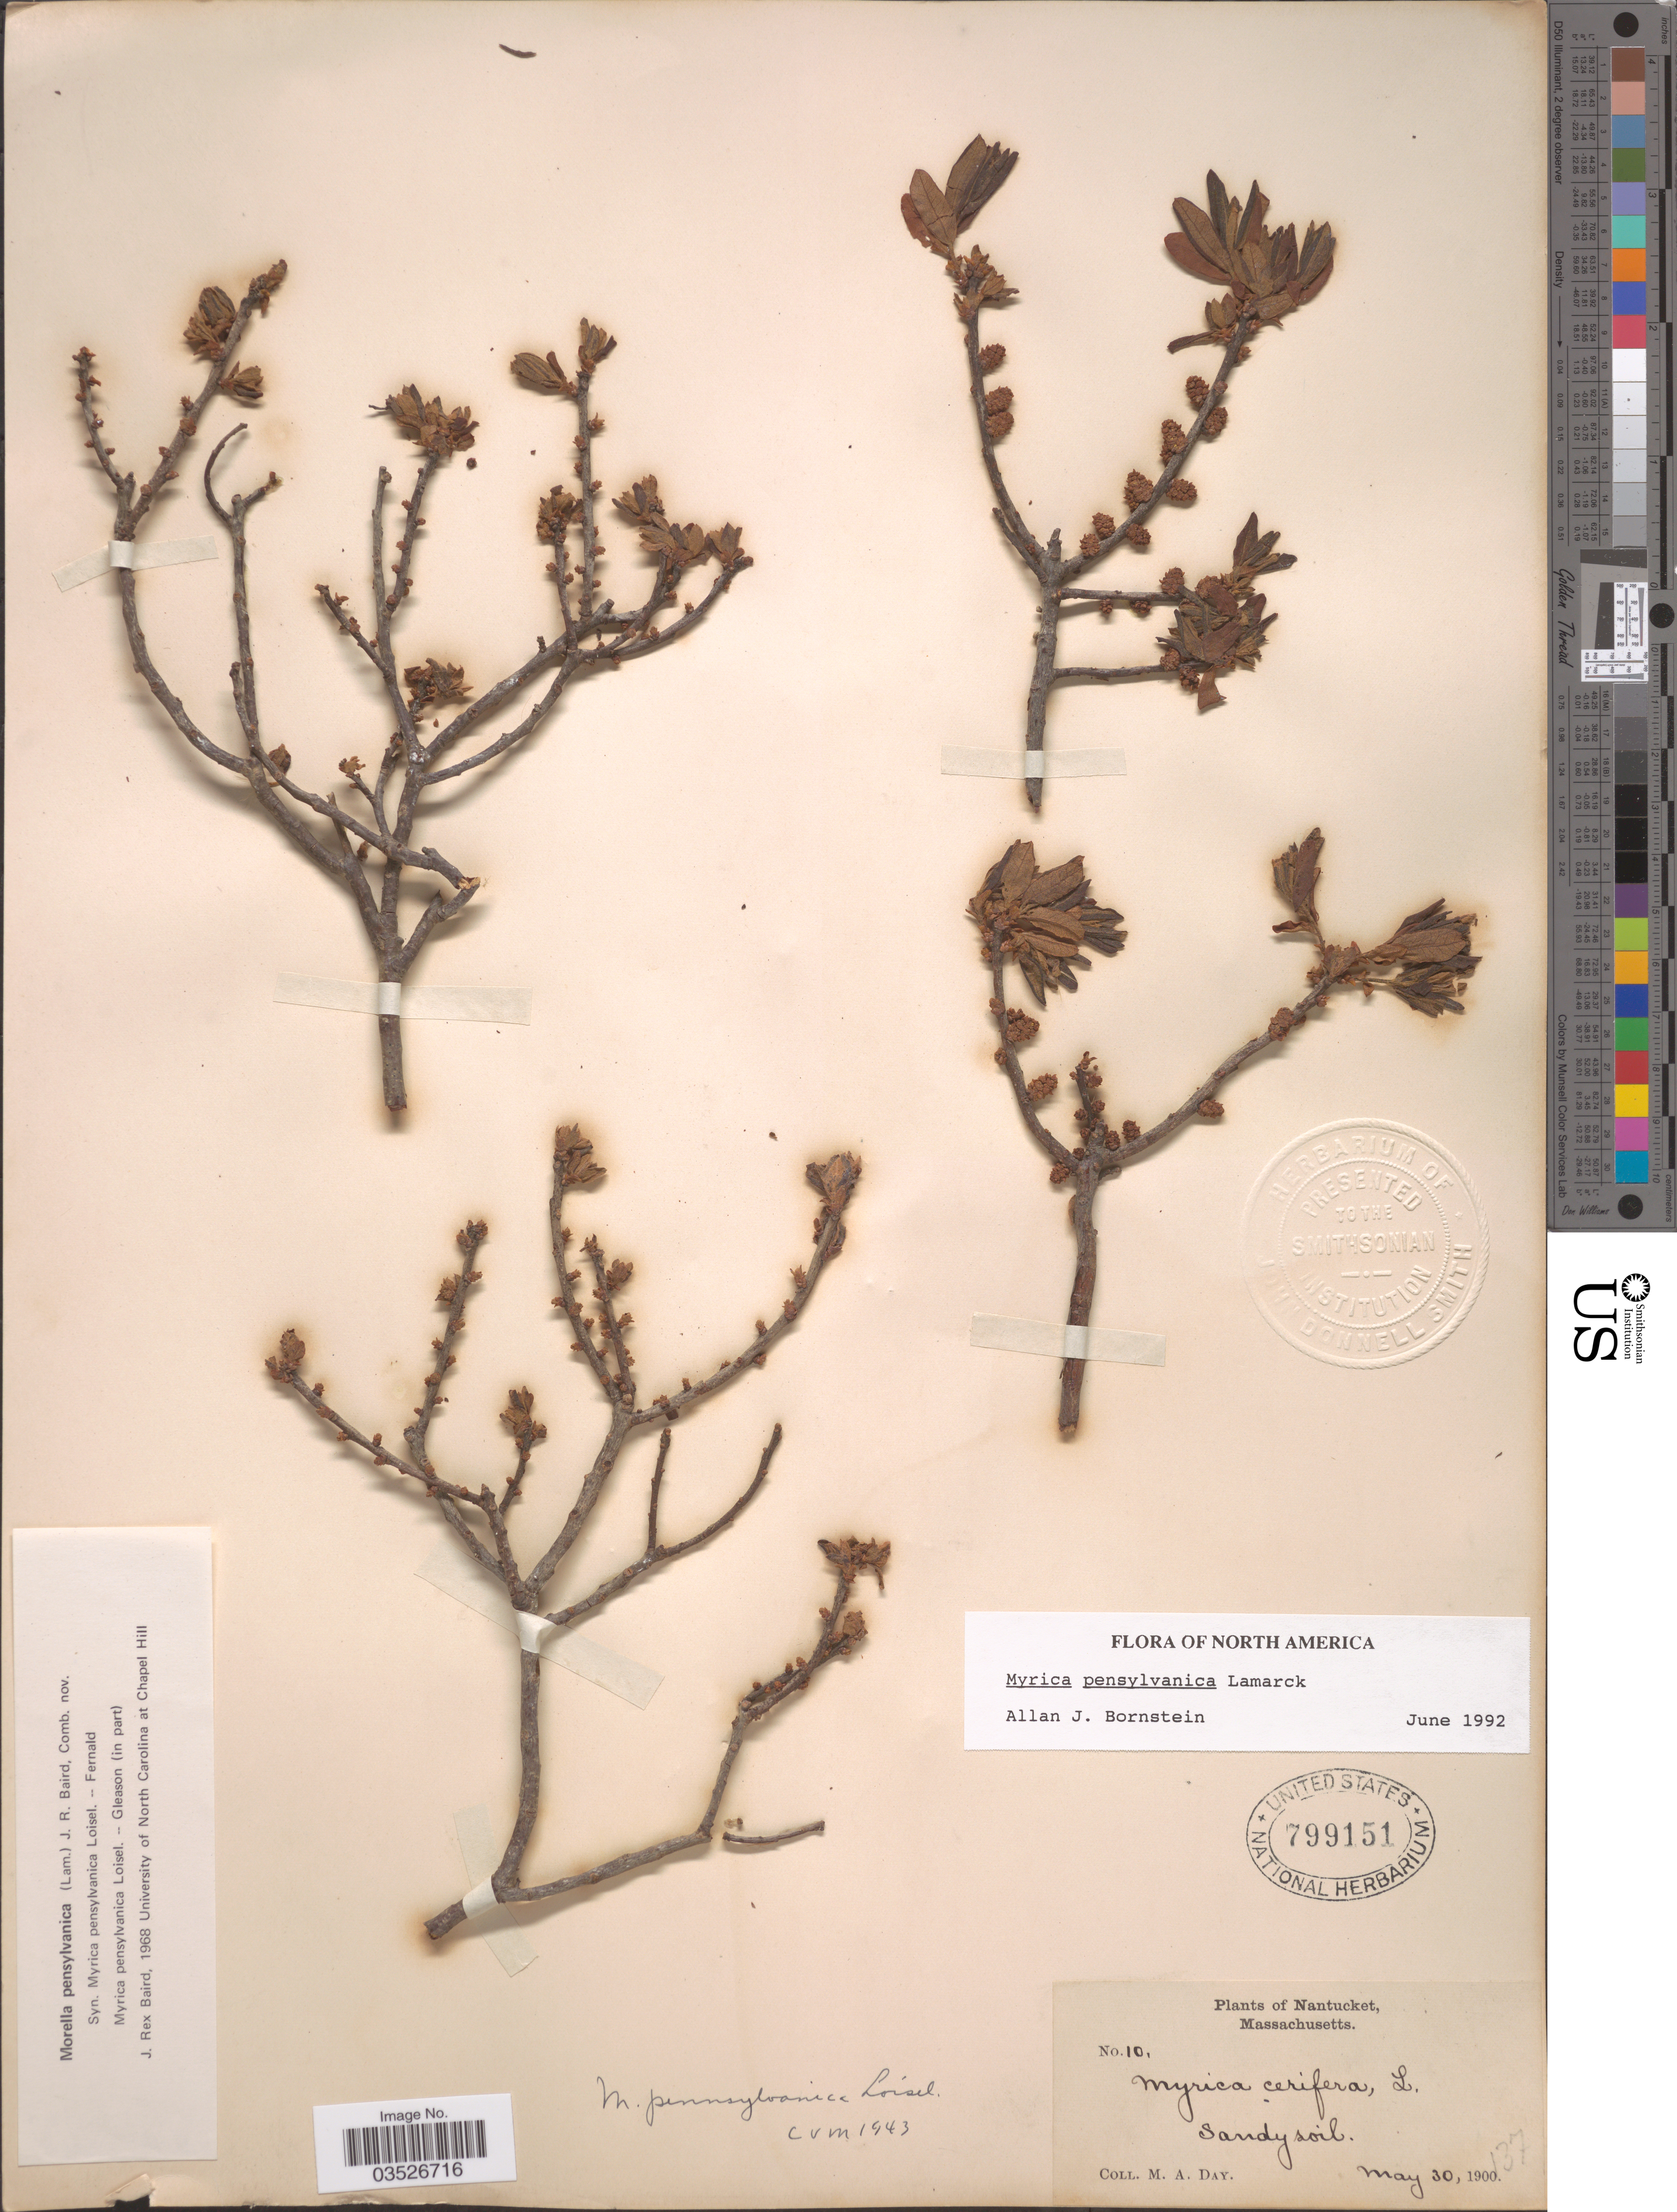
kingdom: Plantae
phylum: Tracheophyta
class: Magnoliopsida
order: Fagales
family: Myricaceae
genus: Morella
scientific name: Morella pensylvanica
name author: (Mirb.) Kartesz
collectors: M. Day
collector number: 10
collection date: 1900-05-30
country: United States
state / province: Massachusetts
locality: Nantucket, Sandy soil.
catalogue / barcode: US 799151